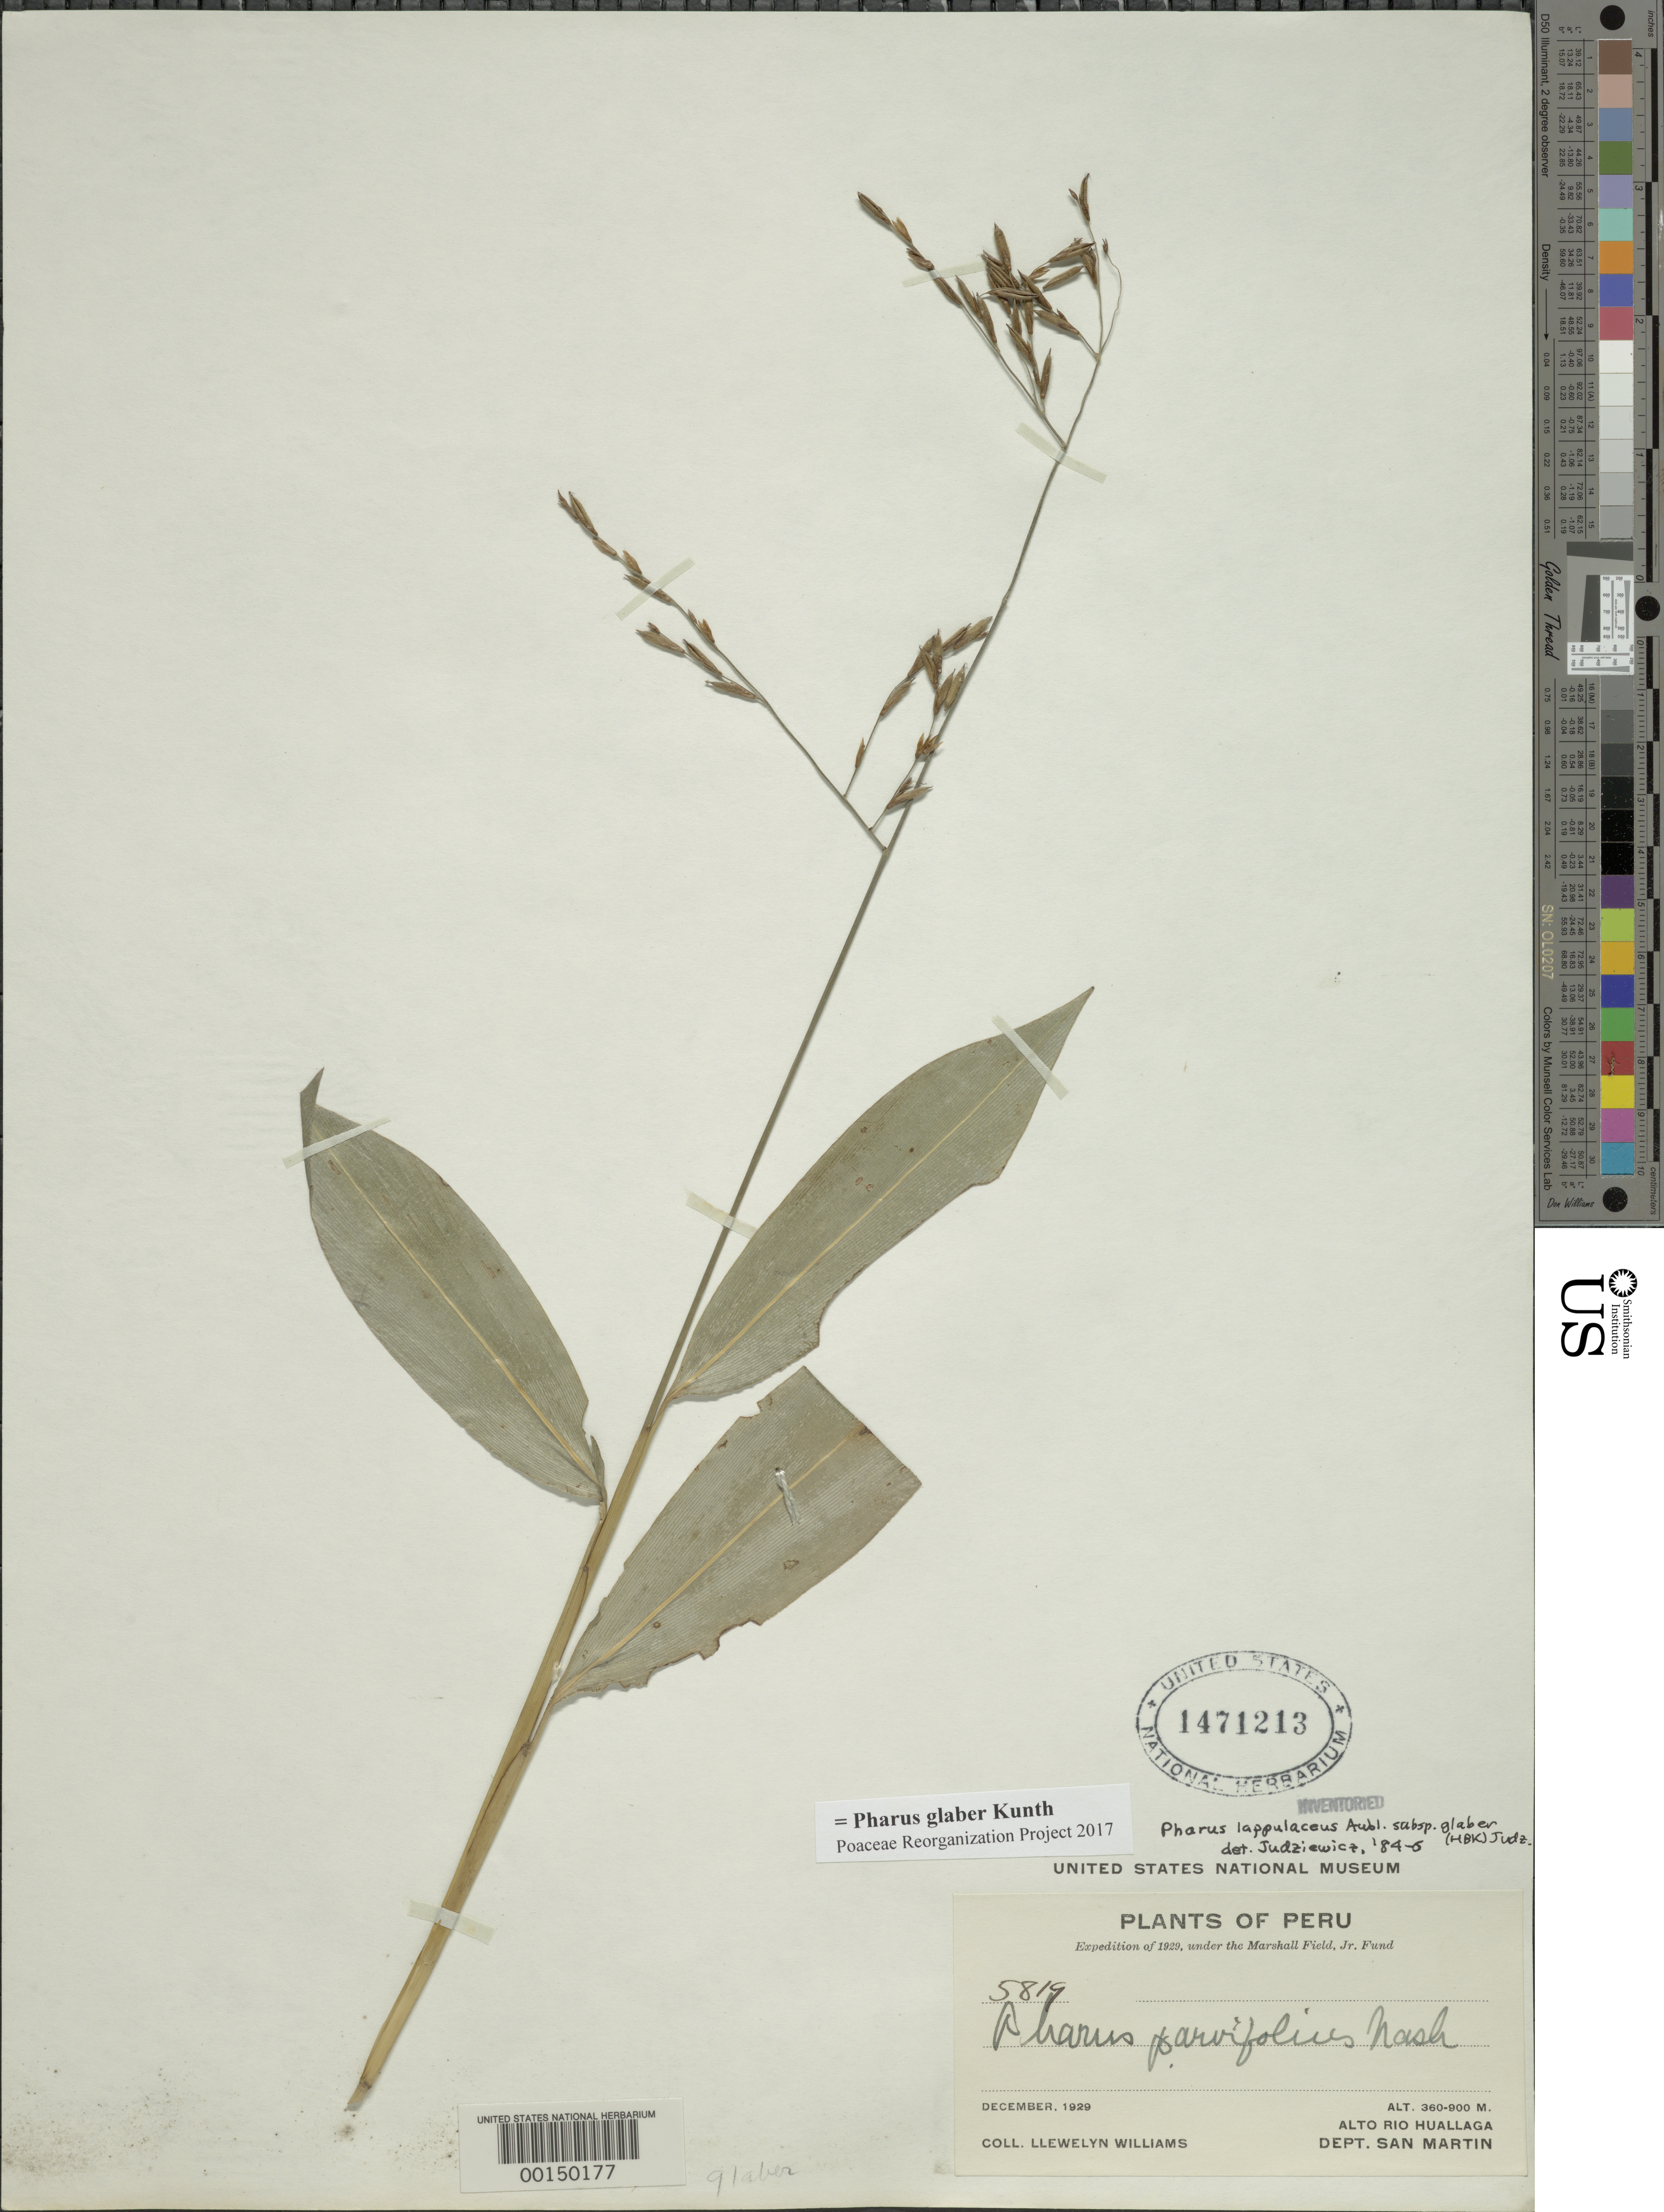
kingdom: Plantae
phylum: Tracheophyta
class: Liliopsida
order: Poales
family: Poaceae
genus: Pharus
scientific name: Pharus glaber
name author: Kunth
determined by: Poaceae Reorganization Project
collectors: Ll. Williams & A. H. Alston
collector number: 5819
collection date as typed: Dec 1929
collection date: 1929-12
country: Peru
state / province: San Martín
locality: Alto rio huallaga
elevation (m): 360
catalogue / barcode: US 1471213